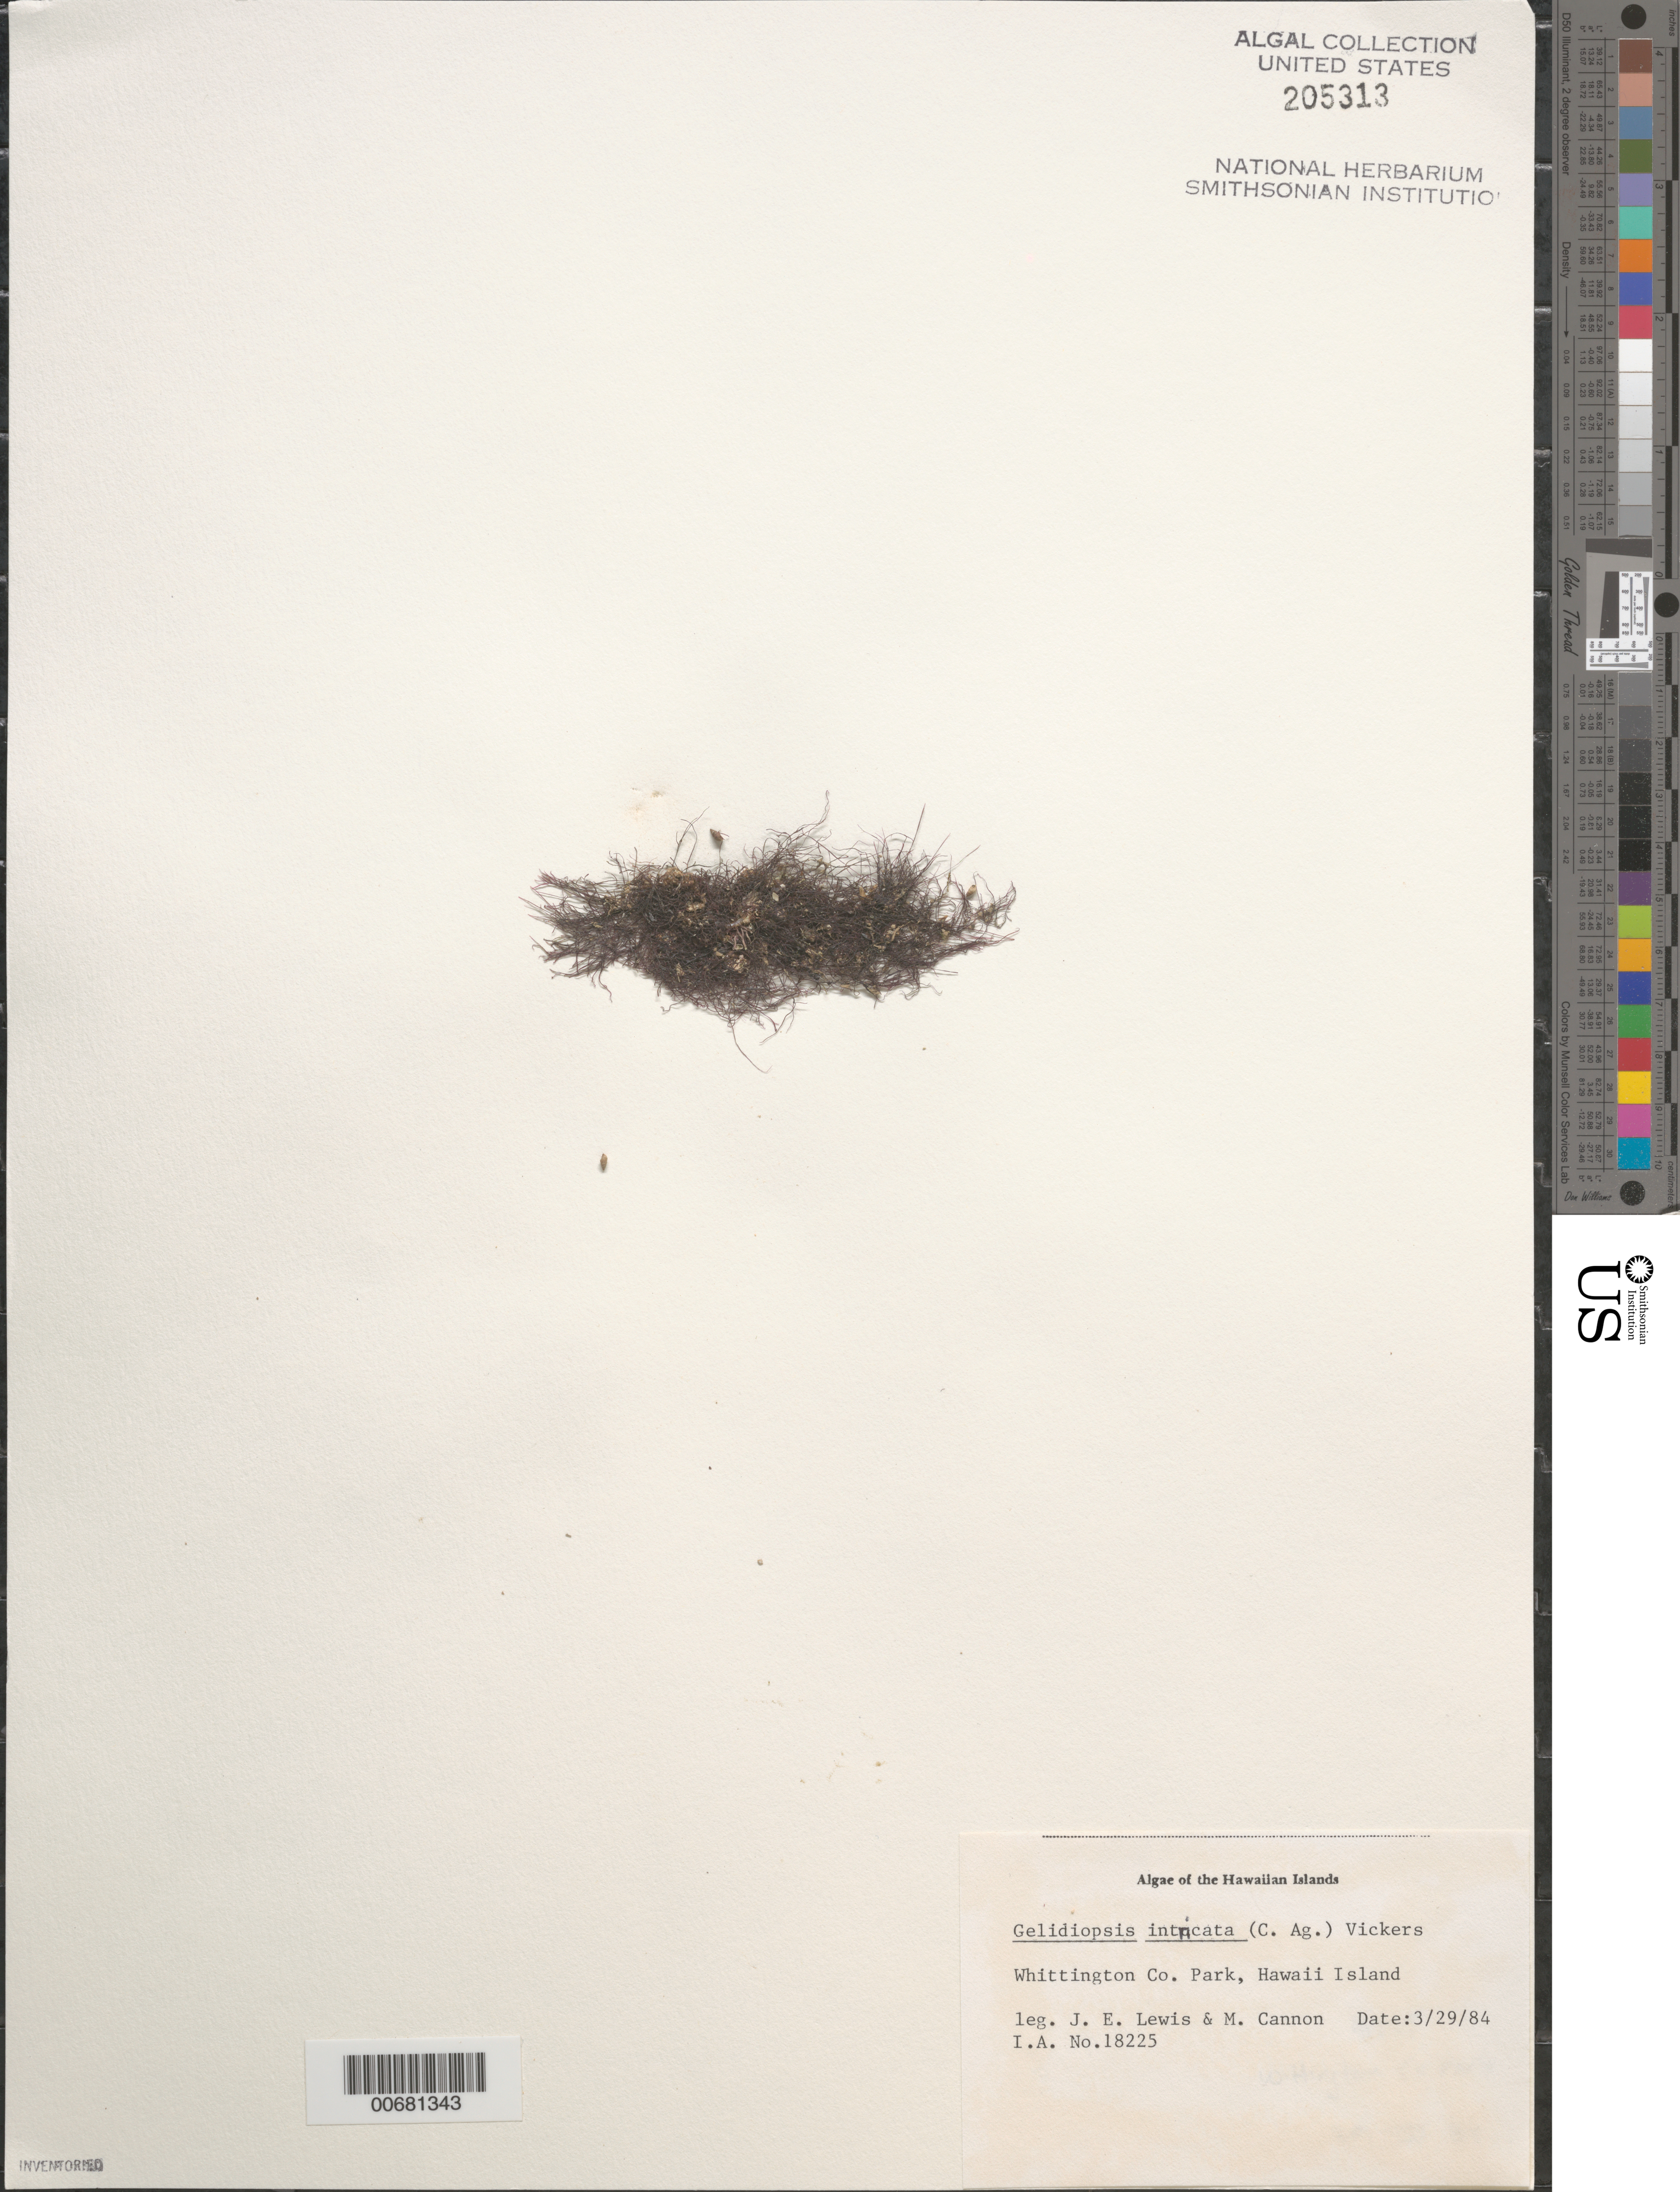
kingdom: Plantae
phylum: Rhodophyta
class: Florideophyceae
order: Rhodymeniales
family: Lomentariaceae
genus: Ceratodictyon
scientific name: Ceratodictyon intricatum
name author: (C. Agardh) R.E. Norris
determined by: Algae name updating Project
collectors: J. Lewis et al.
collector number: IAA 18225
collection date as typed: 29 Mar 1984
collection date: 1984-03-29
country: United States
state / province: Hawaii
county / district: Hawaii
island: Hawaii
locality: Whittington Beach Park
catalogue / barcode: US 205313